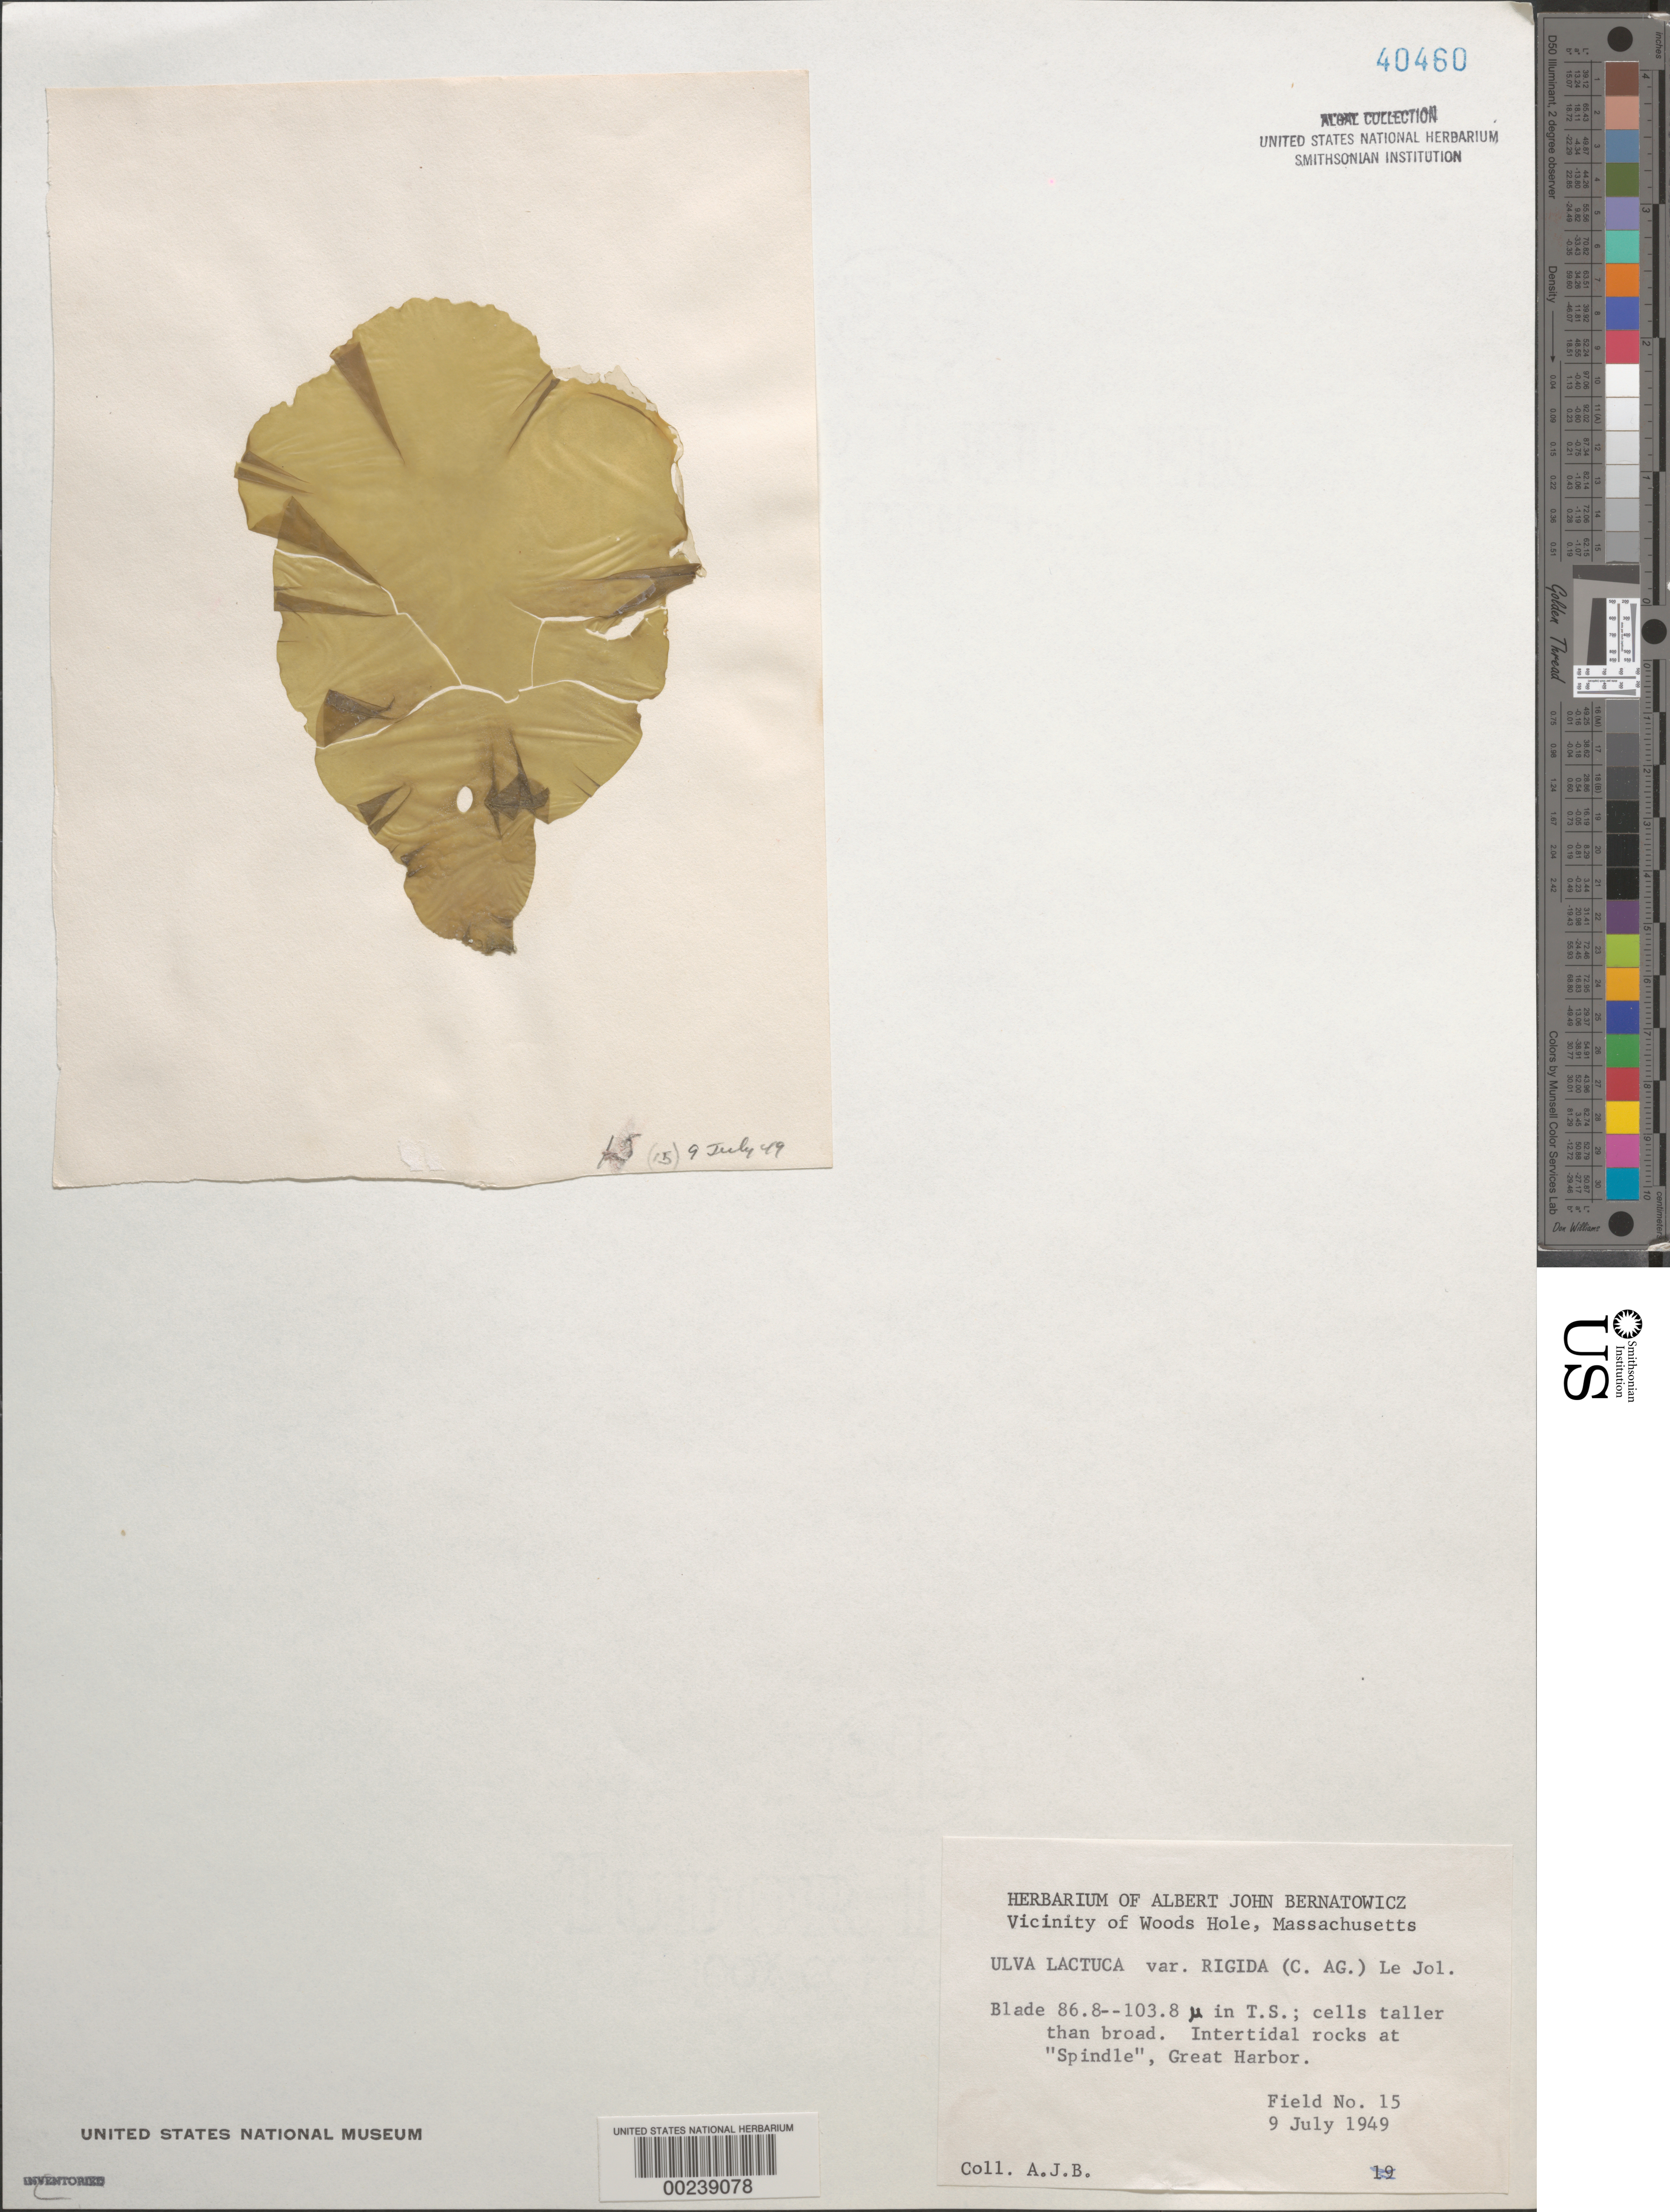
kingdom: Plantae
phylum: Chlorophyta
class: Ulvophyceae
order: Ulvales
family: Ulvaceae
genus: Ulva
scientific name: Ulva lactuca var. rigida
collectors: A. Bernatowicz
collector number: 15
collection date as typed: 09 Jul 1949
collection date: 1949-07-09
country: United States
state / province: Massachusetts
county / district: Barnstable County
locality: Woods Hole, The Spindle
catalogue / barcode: US 40460